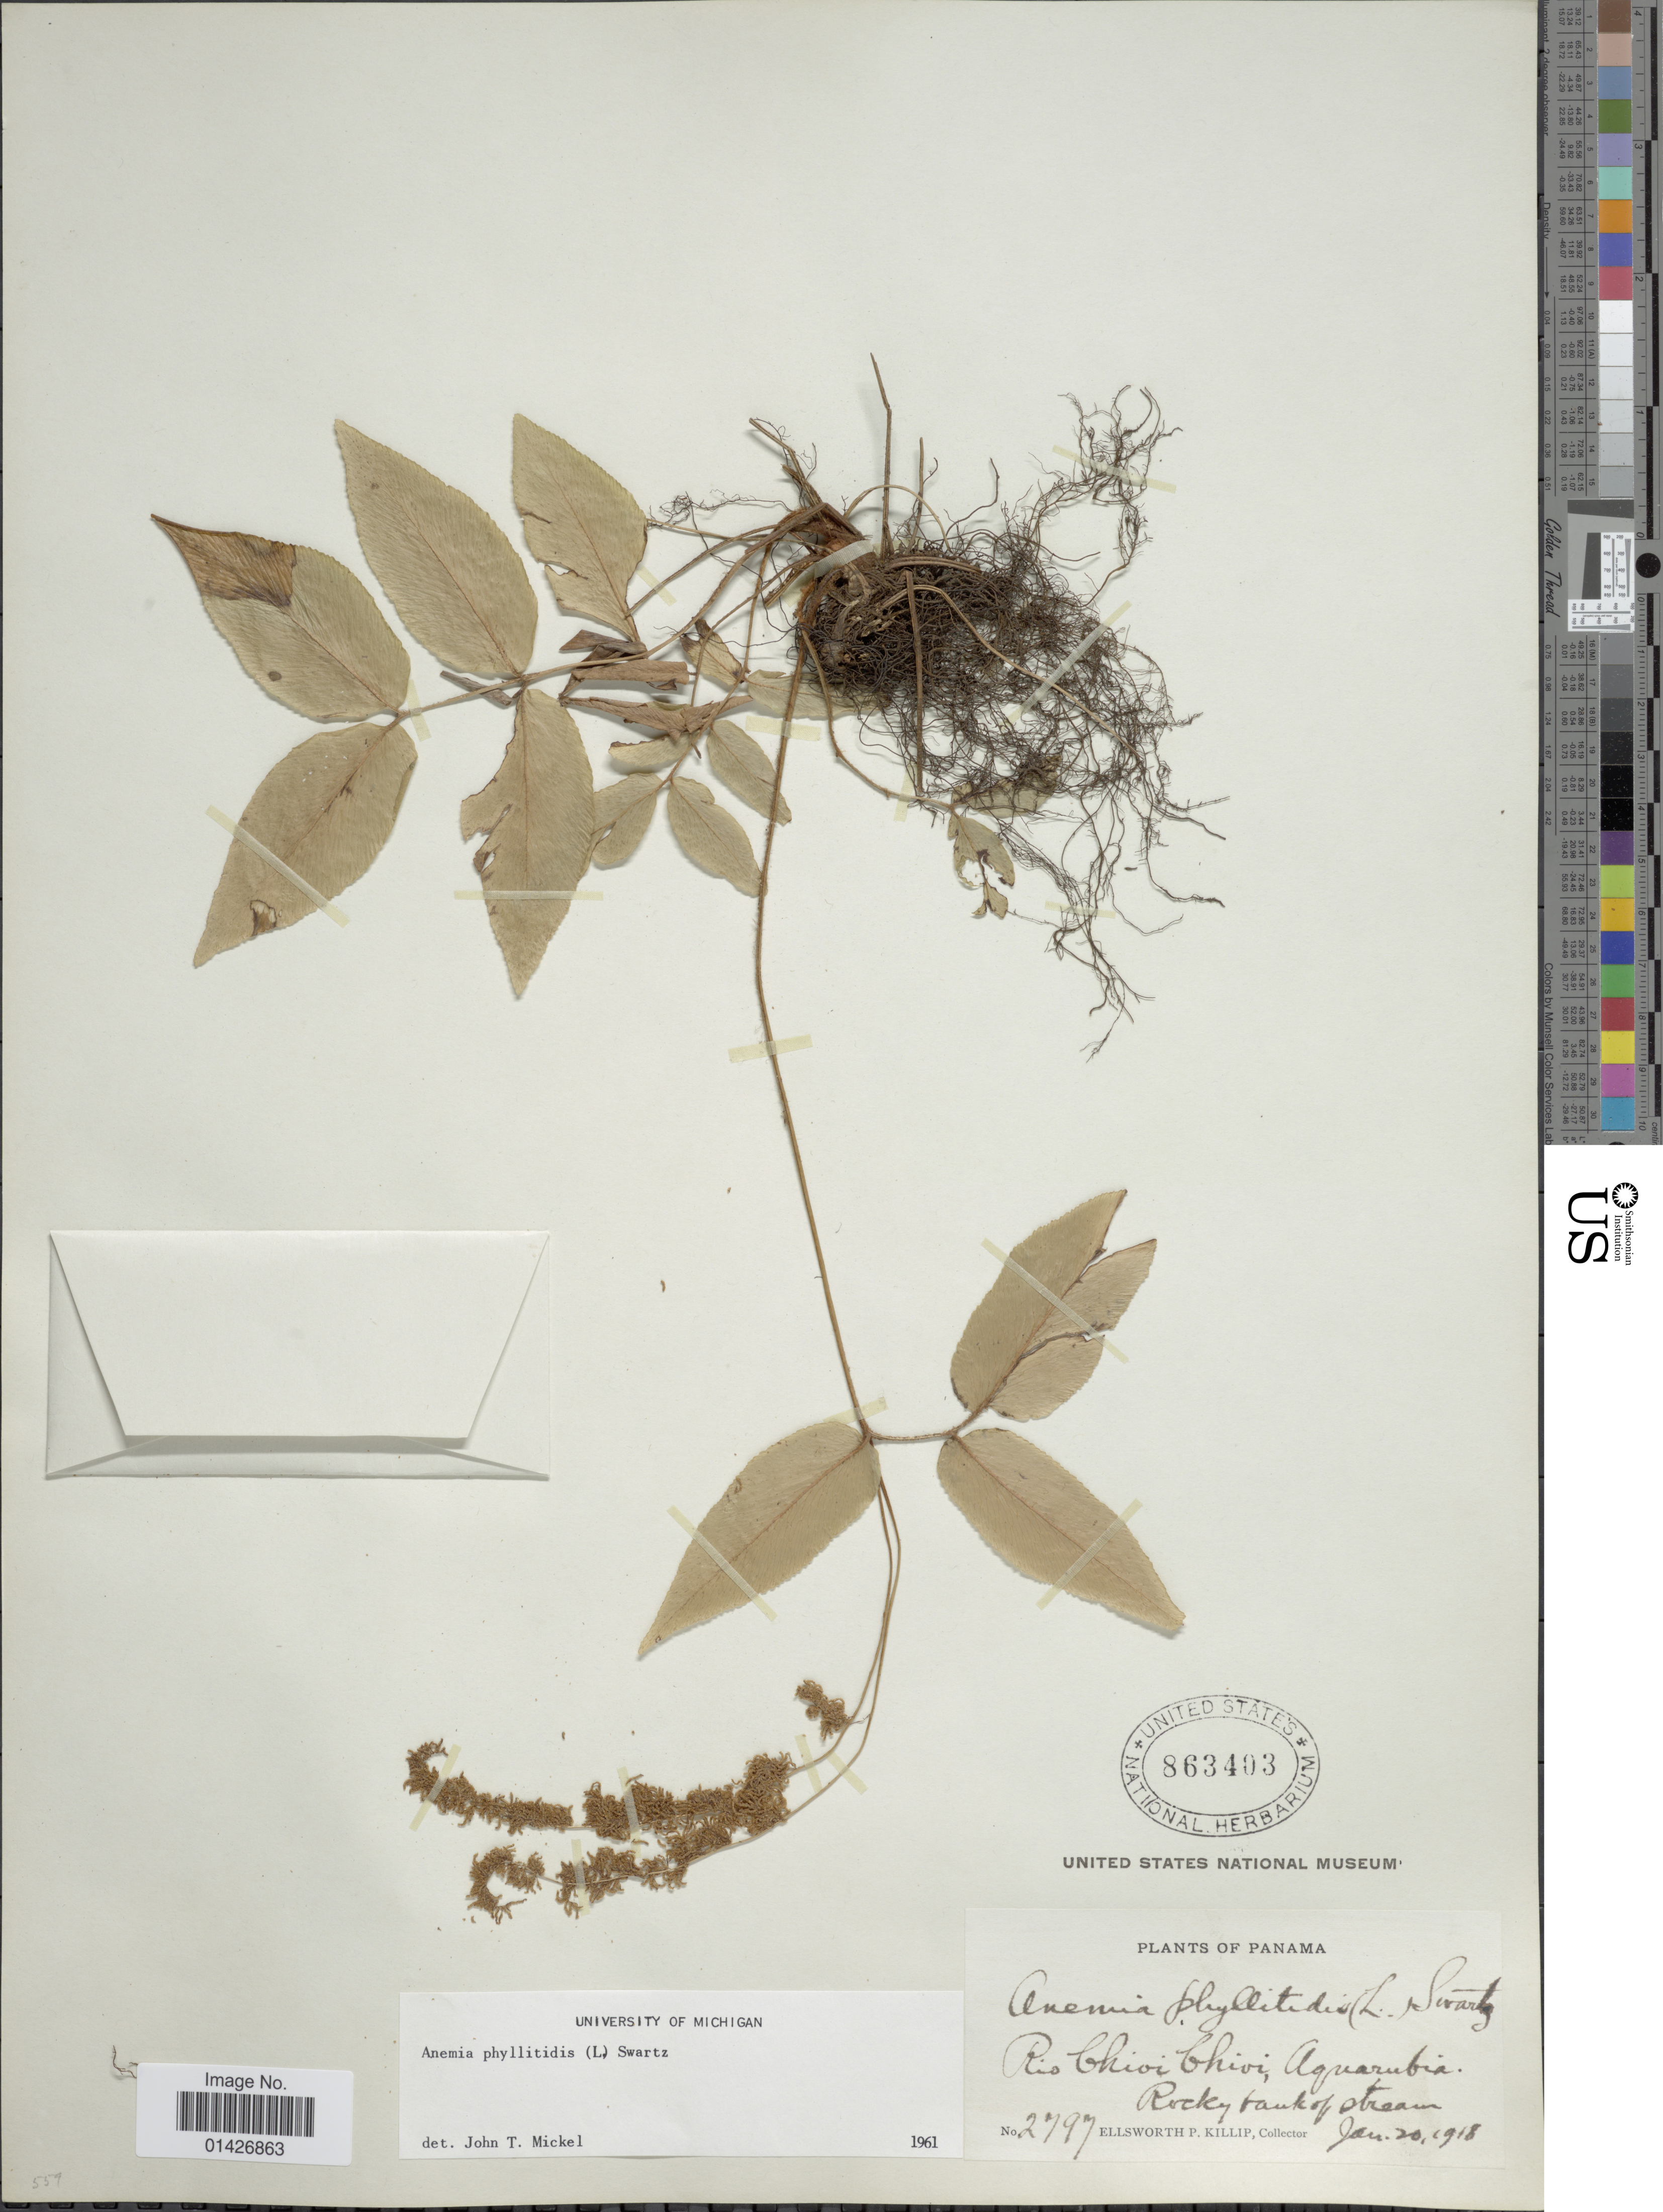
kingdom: Plantae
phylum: Tracheophyta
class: Polypodiopsida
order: Schizaeales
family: Anemiaceae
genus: Anemia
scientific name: Anemia phyllitidis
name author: (L.) Sw.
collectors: E. P. Killip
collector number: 2797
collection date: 1918-01-20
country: Panama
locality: Rio Chioi Chivi, Aquarubia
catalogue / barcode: US 863403